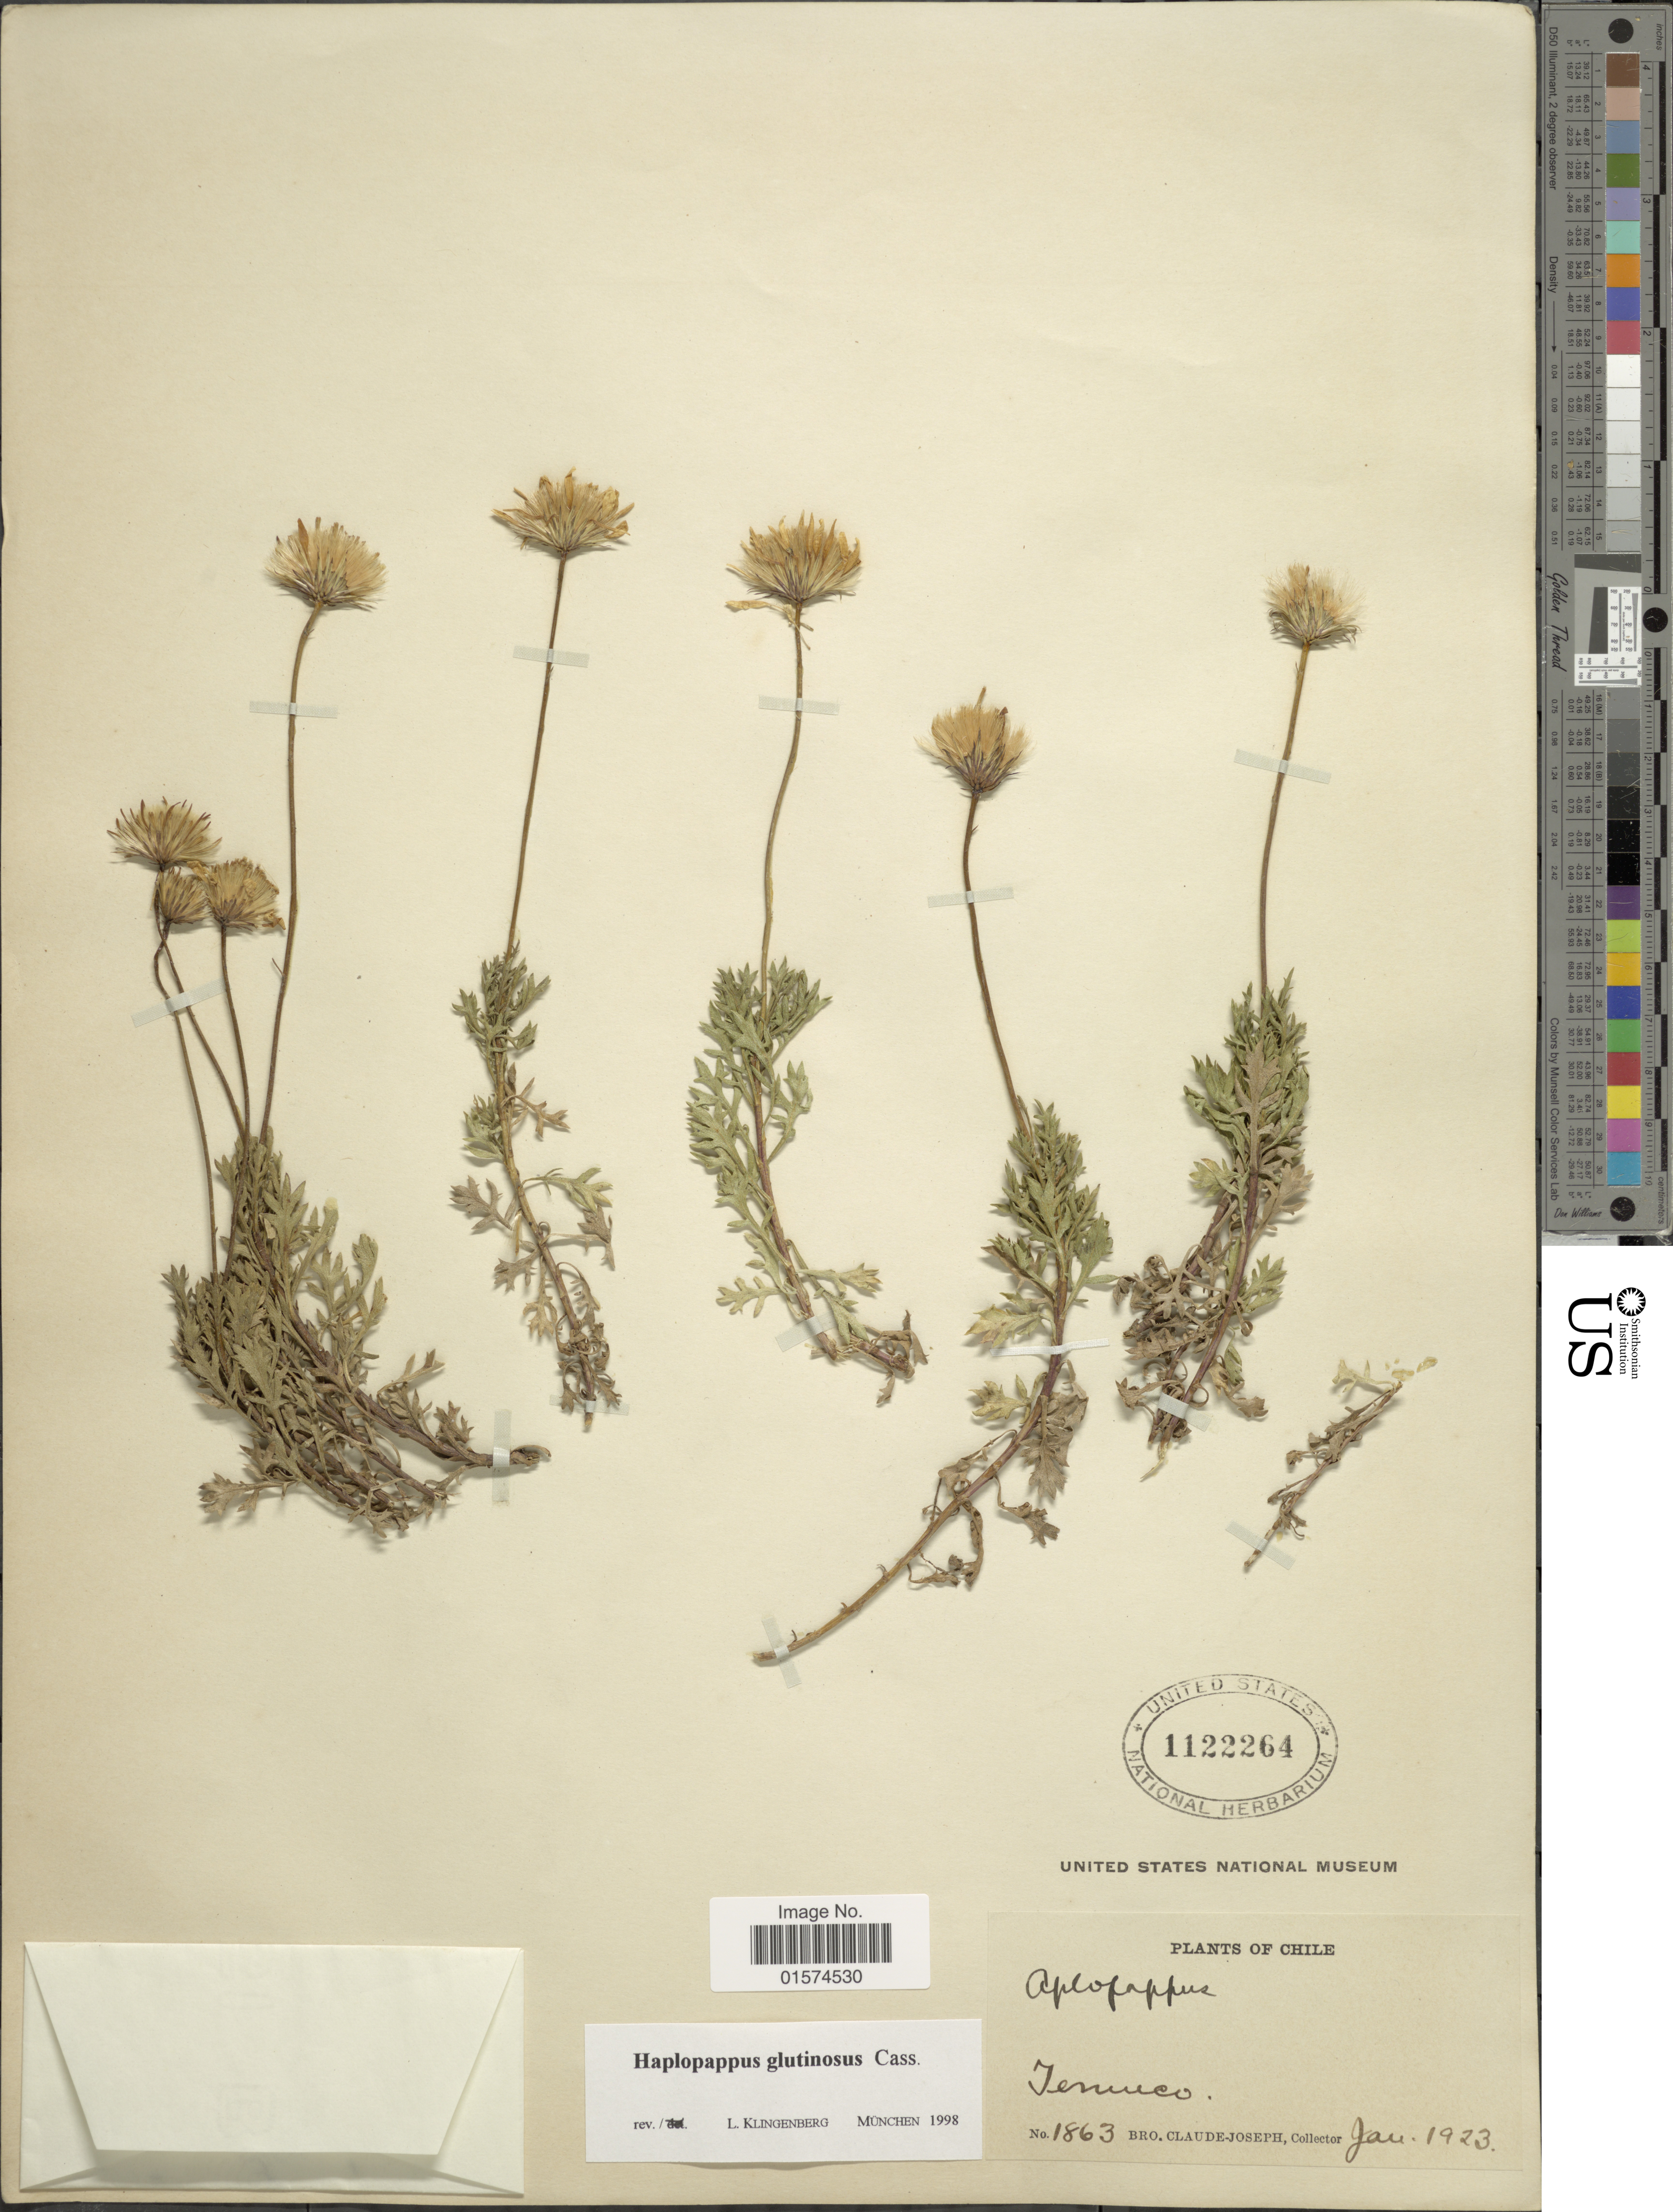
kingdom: Plantae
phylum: Tracheophyta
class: Magnoliopsida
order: Asterales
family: Asteraceae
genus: Haplopappus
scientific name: Haplopappus glutinosus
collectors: Bro. Claude-Joseph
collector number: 1863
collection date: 1923-01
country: Chile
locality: Temuco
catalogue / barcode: US 1122264